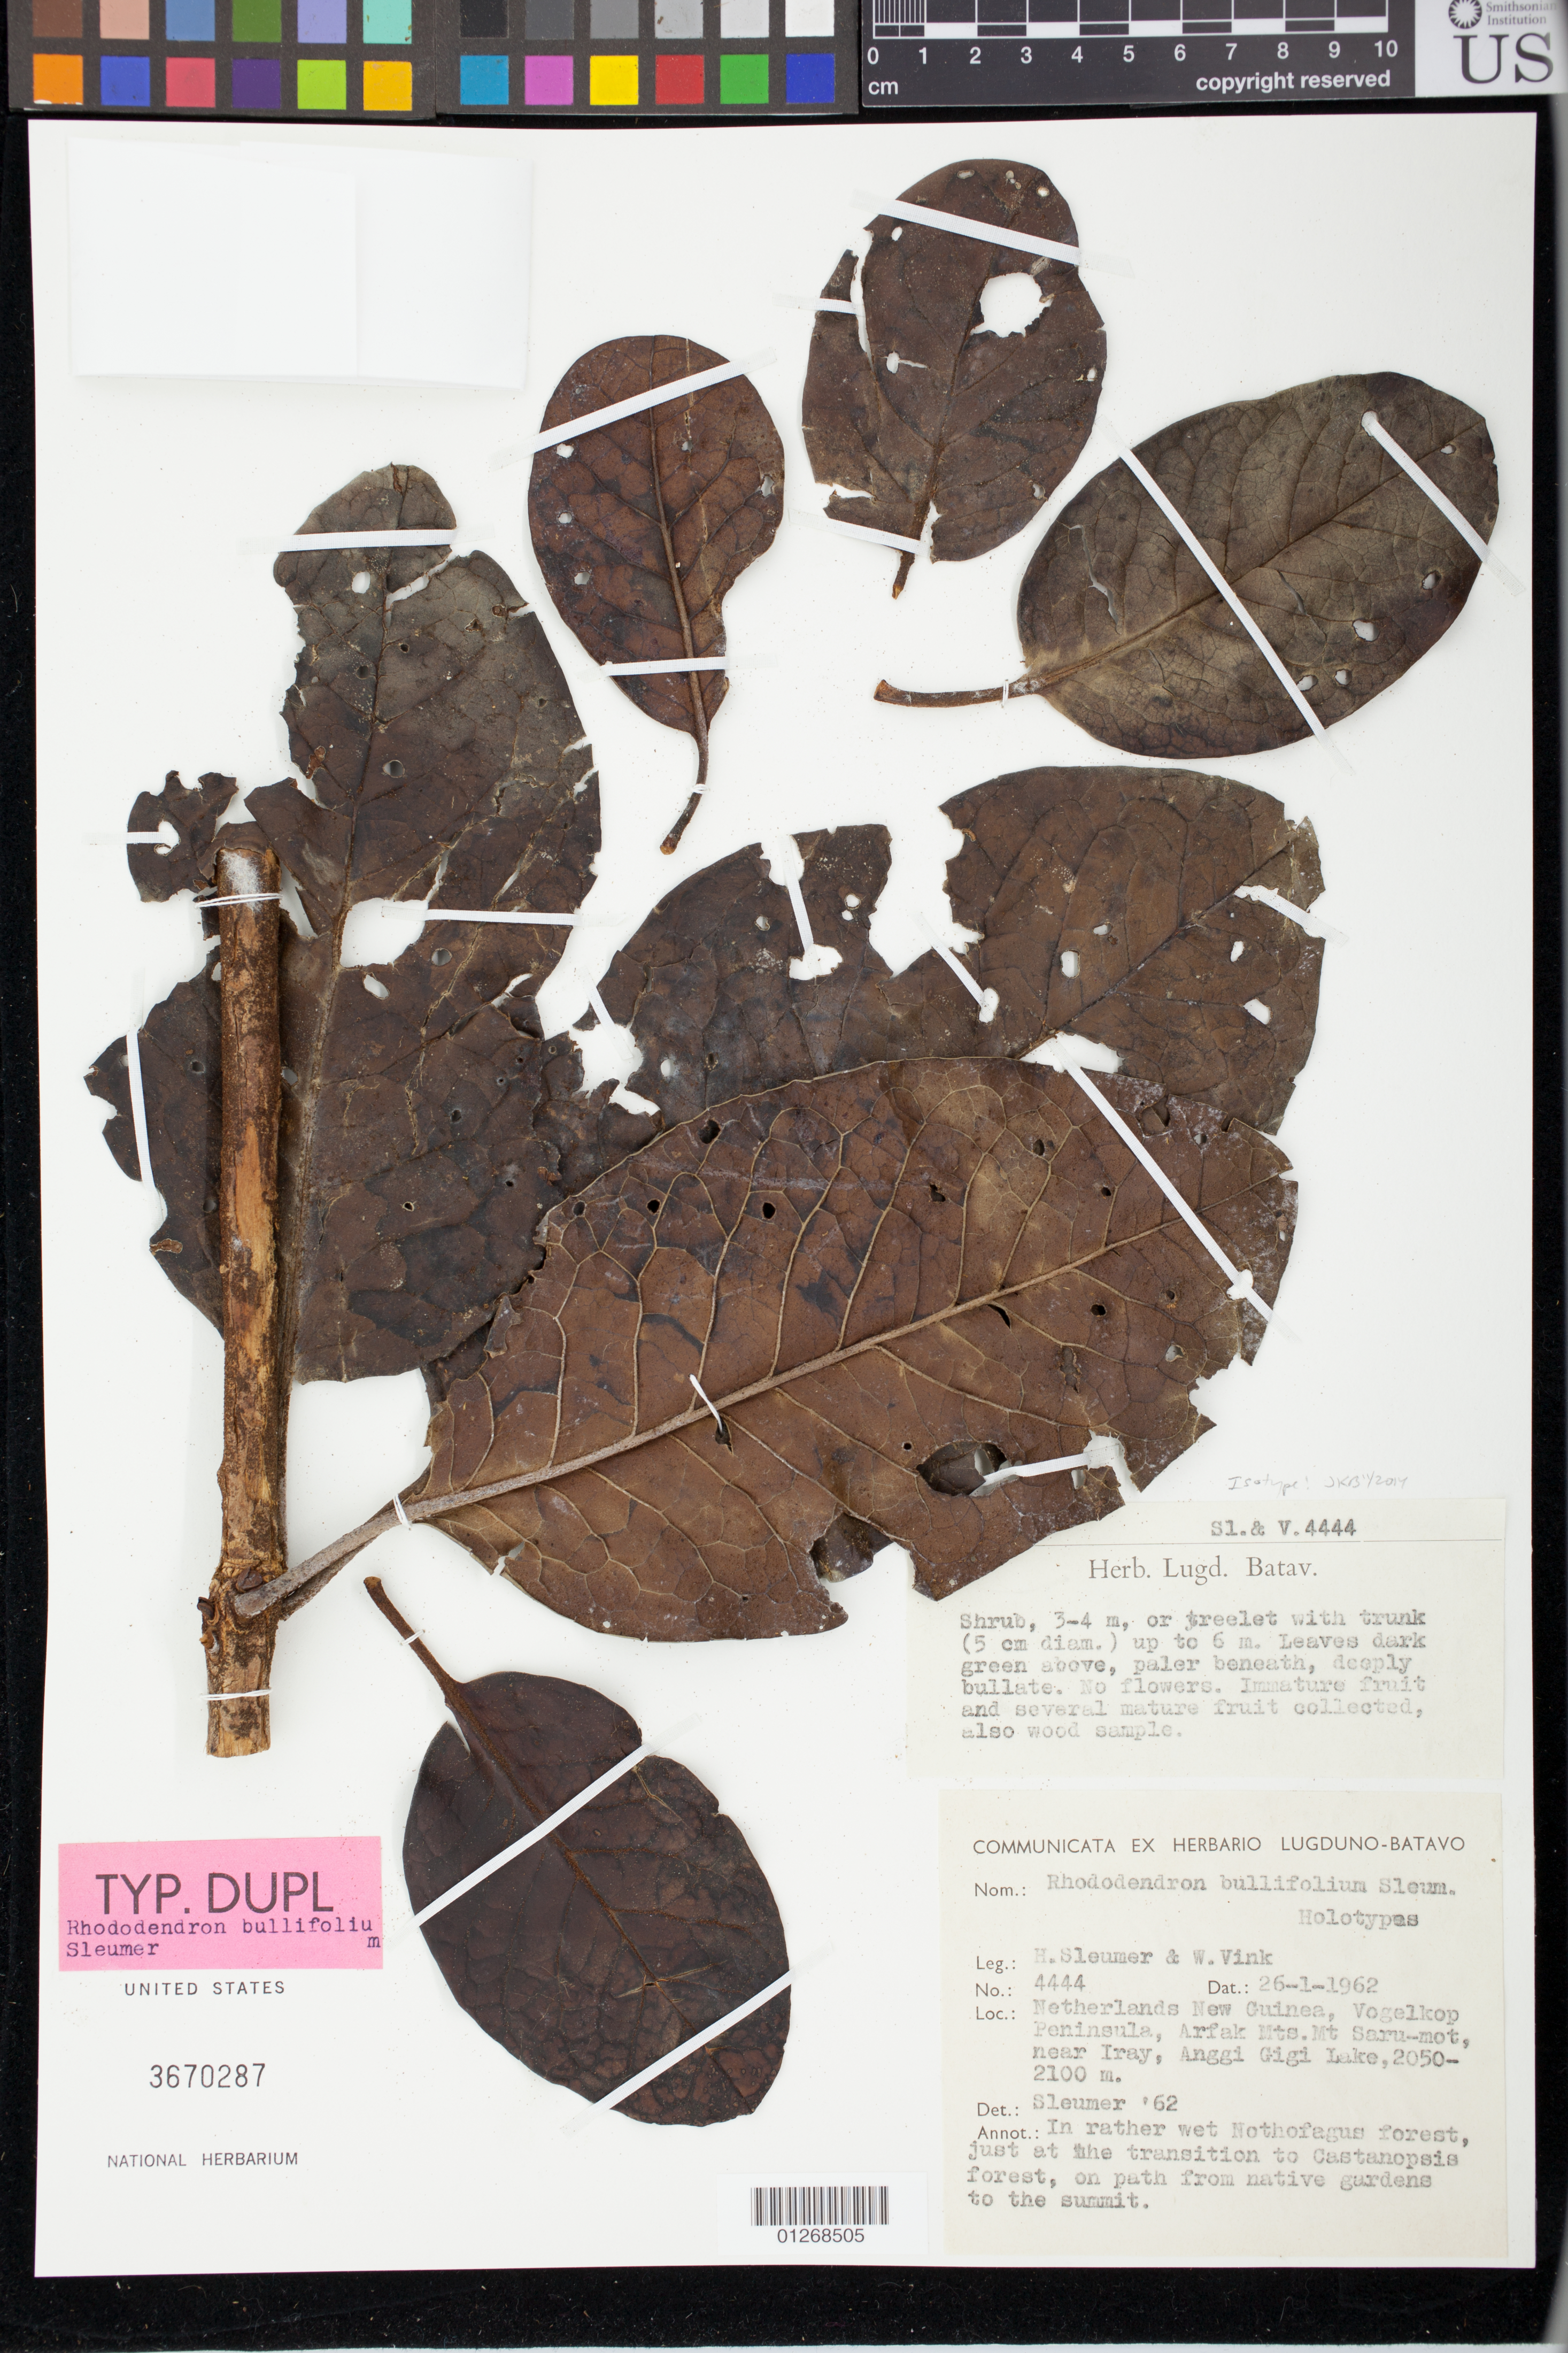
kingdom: Plantae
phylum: Tracheophyta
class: Magnoliopsida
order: Ericales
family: Ericaceae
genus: Rhododendron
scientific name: Rhododendron bullifolium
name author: Sleumer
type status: Isotype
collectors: H. O. Sleumer & W. Vink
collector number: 4444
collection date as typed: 26-1-1962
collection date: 1962-01-26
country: Indonesia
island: New Guinea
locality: Netherlands New Guinea, Vogelkop Peninsula, Arfak Mts., Mt. Saru-mot, near Iray, Anggi Gigi Lake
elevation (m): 2050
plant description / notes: "Holotypus" according to label, apparently in error; holotype is deposited at L according to protologue.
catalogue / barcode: US 3670287